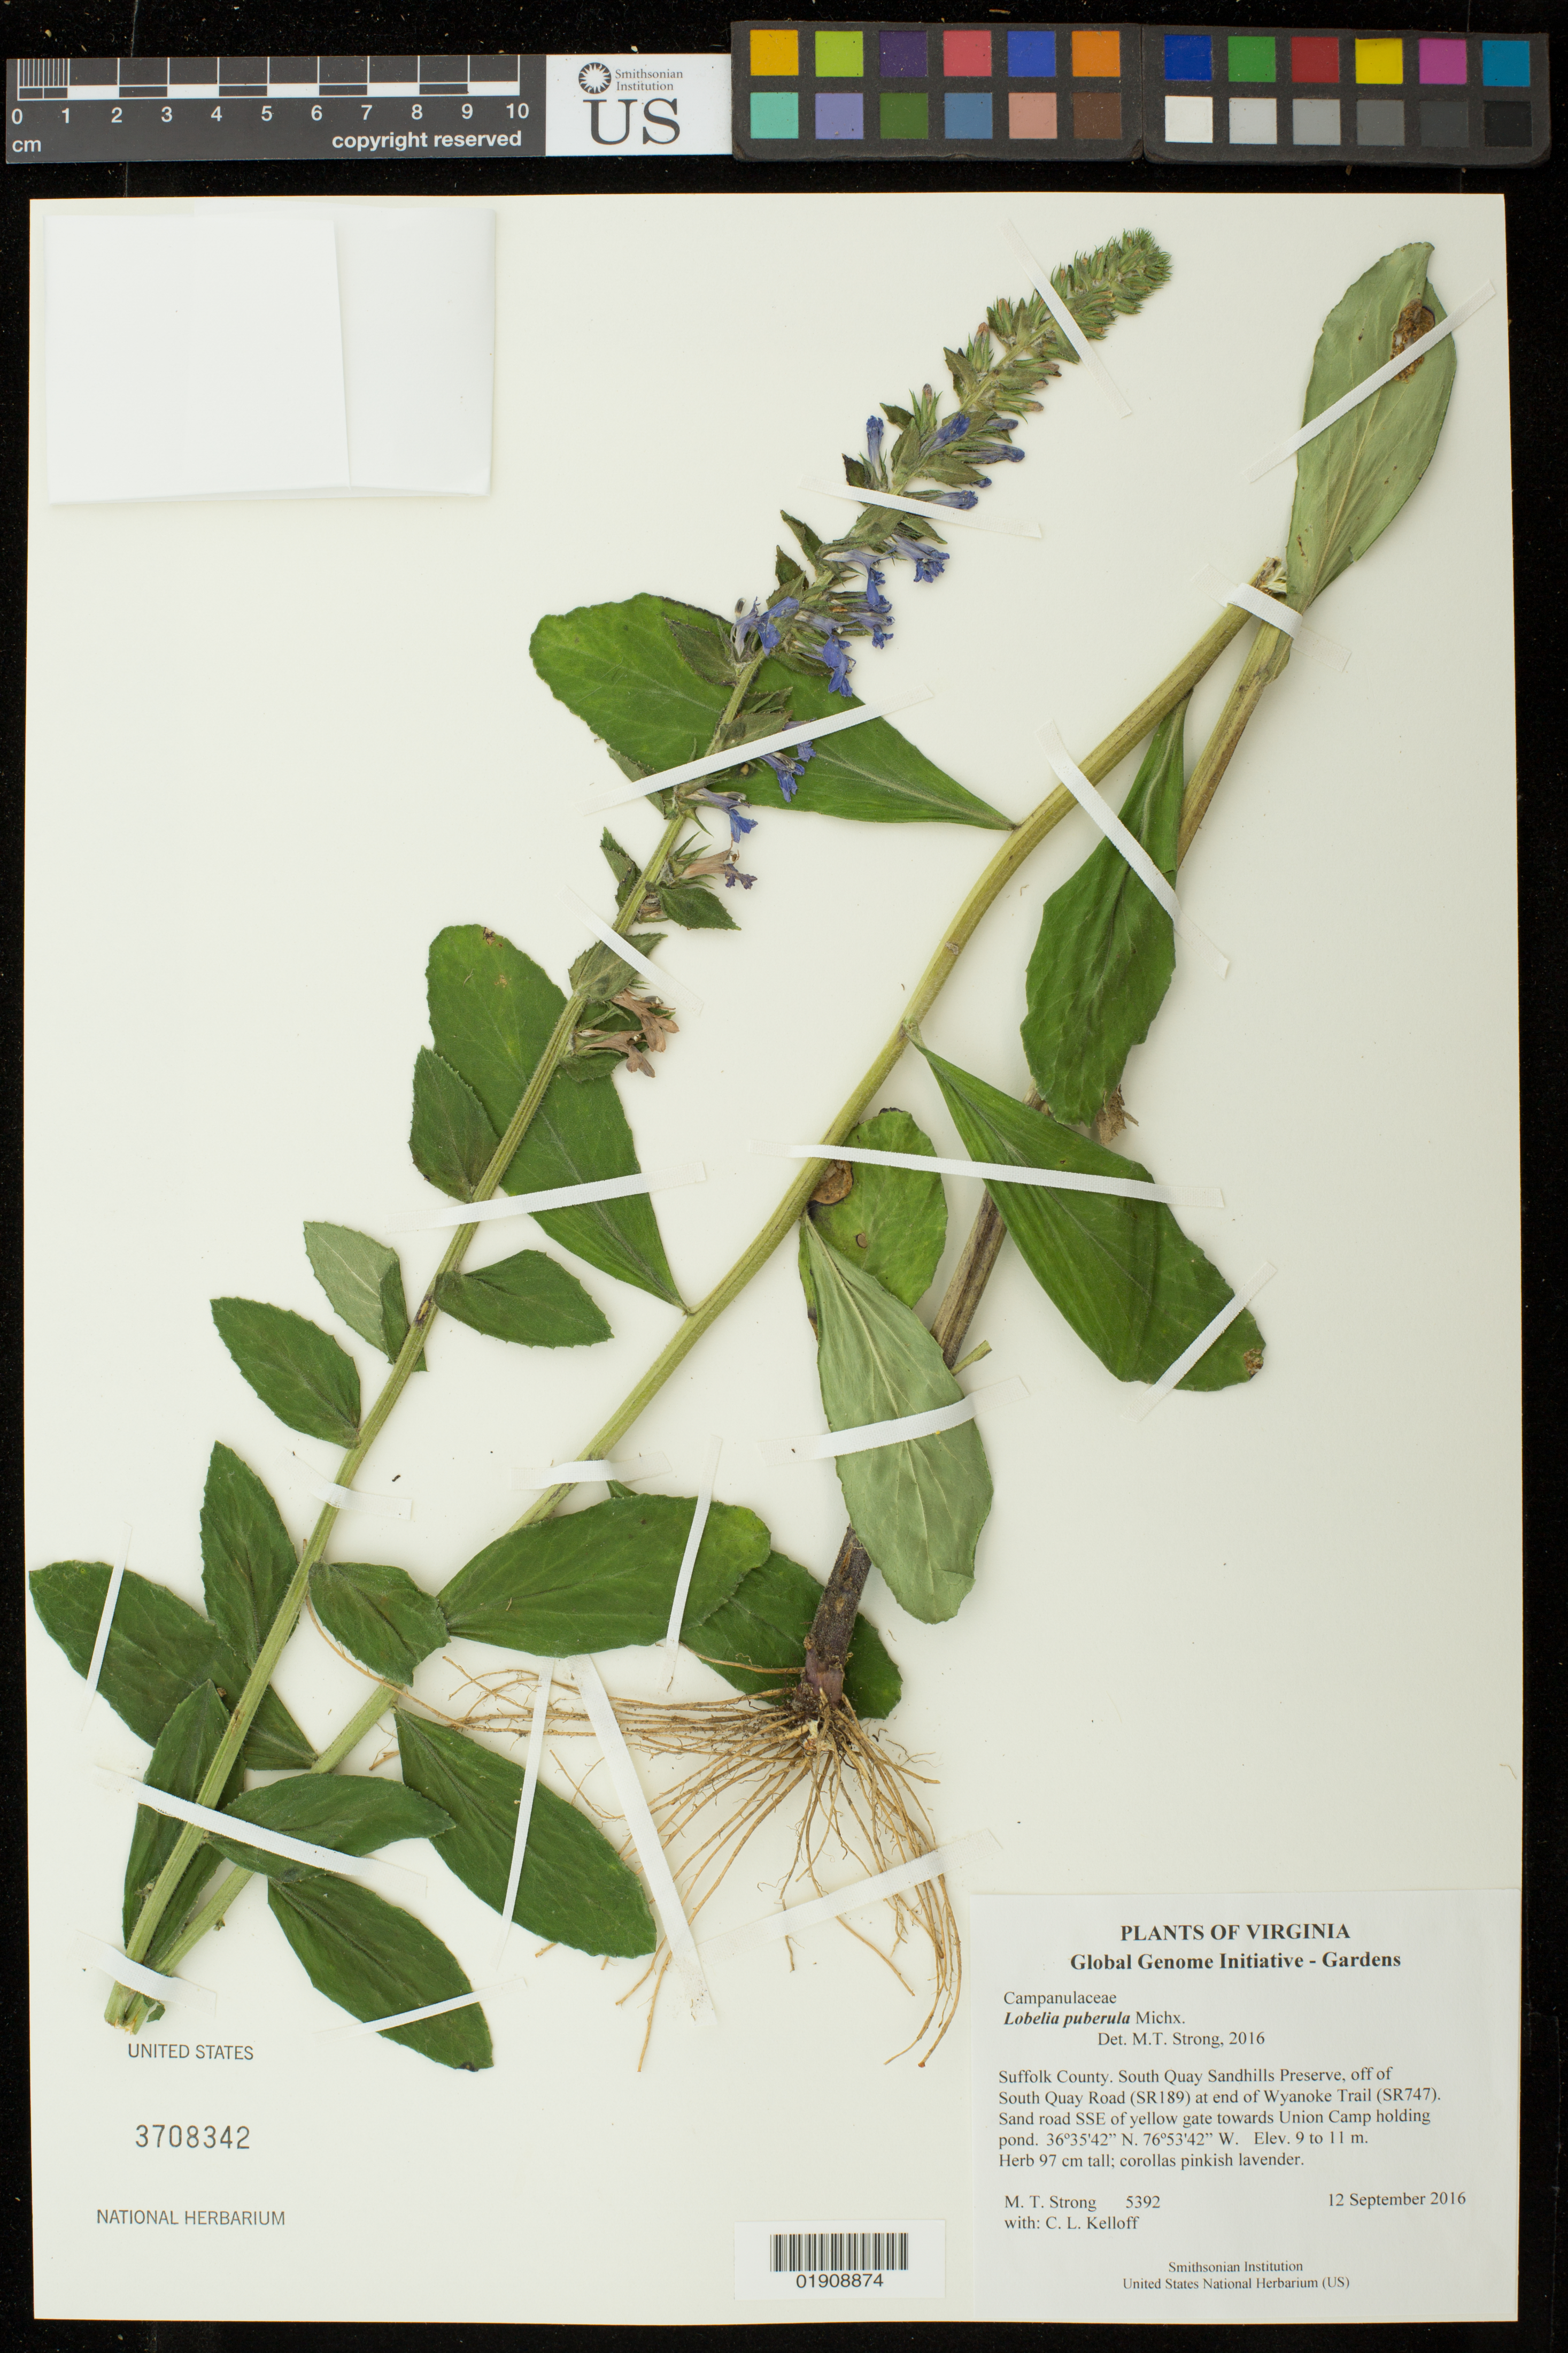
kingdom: Plantae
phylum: Tracheophyta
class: Magnoliopsida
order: Asterales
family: Campanulaceae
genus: Lobelia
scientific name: Lobelia puberula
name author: Michx.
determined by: Strong, Mark T., (BOT), Smithsonian Institution - National Museum of Natural History (UNITED STATES)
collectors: M. T. Strong & C. L. Kelloff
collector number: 5392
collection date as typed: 12 September 2016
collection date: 2016-09-12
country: United States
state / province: Virginia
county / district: City of Suffolk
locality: South Quay Sandhill Preserve. Off of South Quay Road (SR189) at end of Wyanoke Trail (SR747). Sand road SSE of yellow gate towards Union Camp holding pond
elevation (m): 9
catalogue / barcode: US 3708342